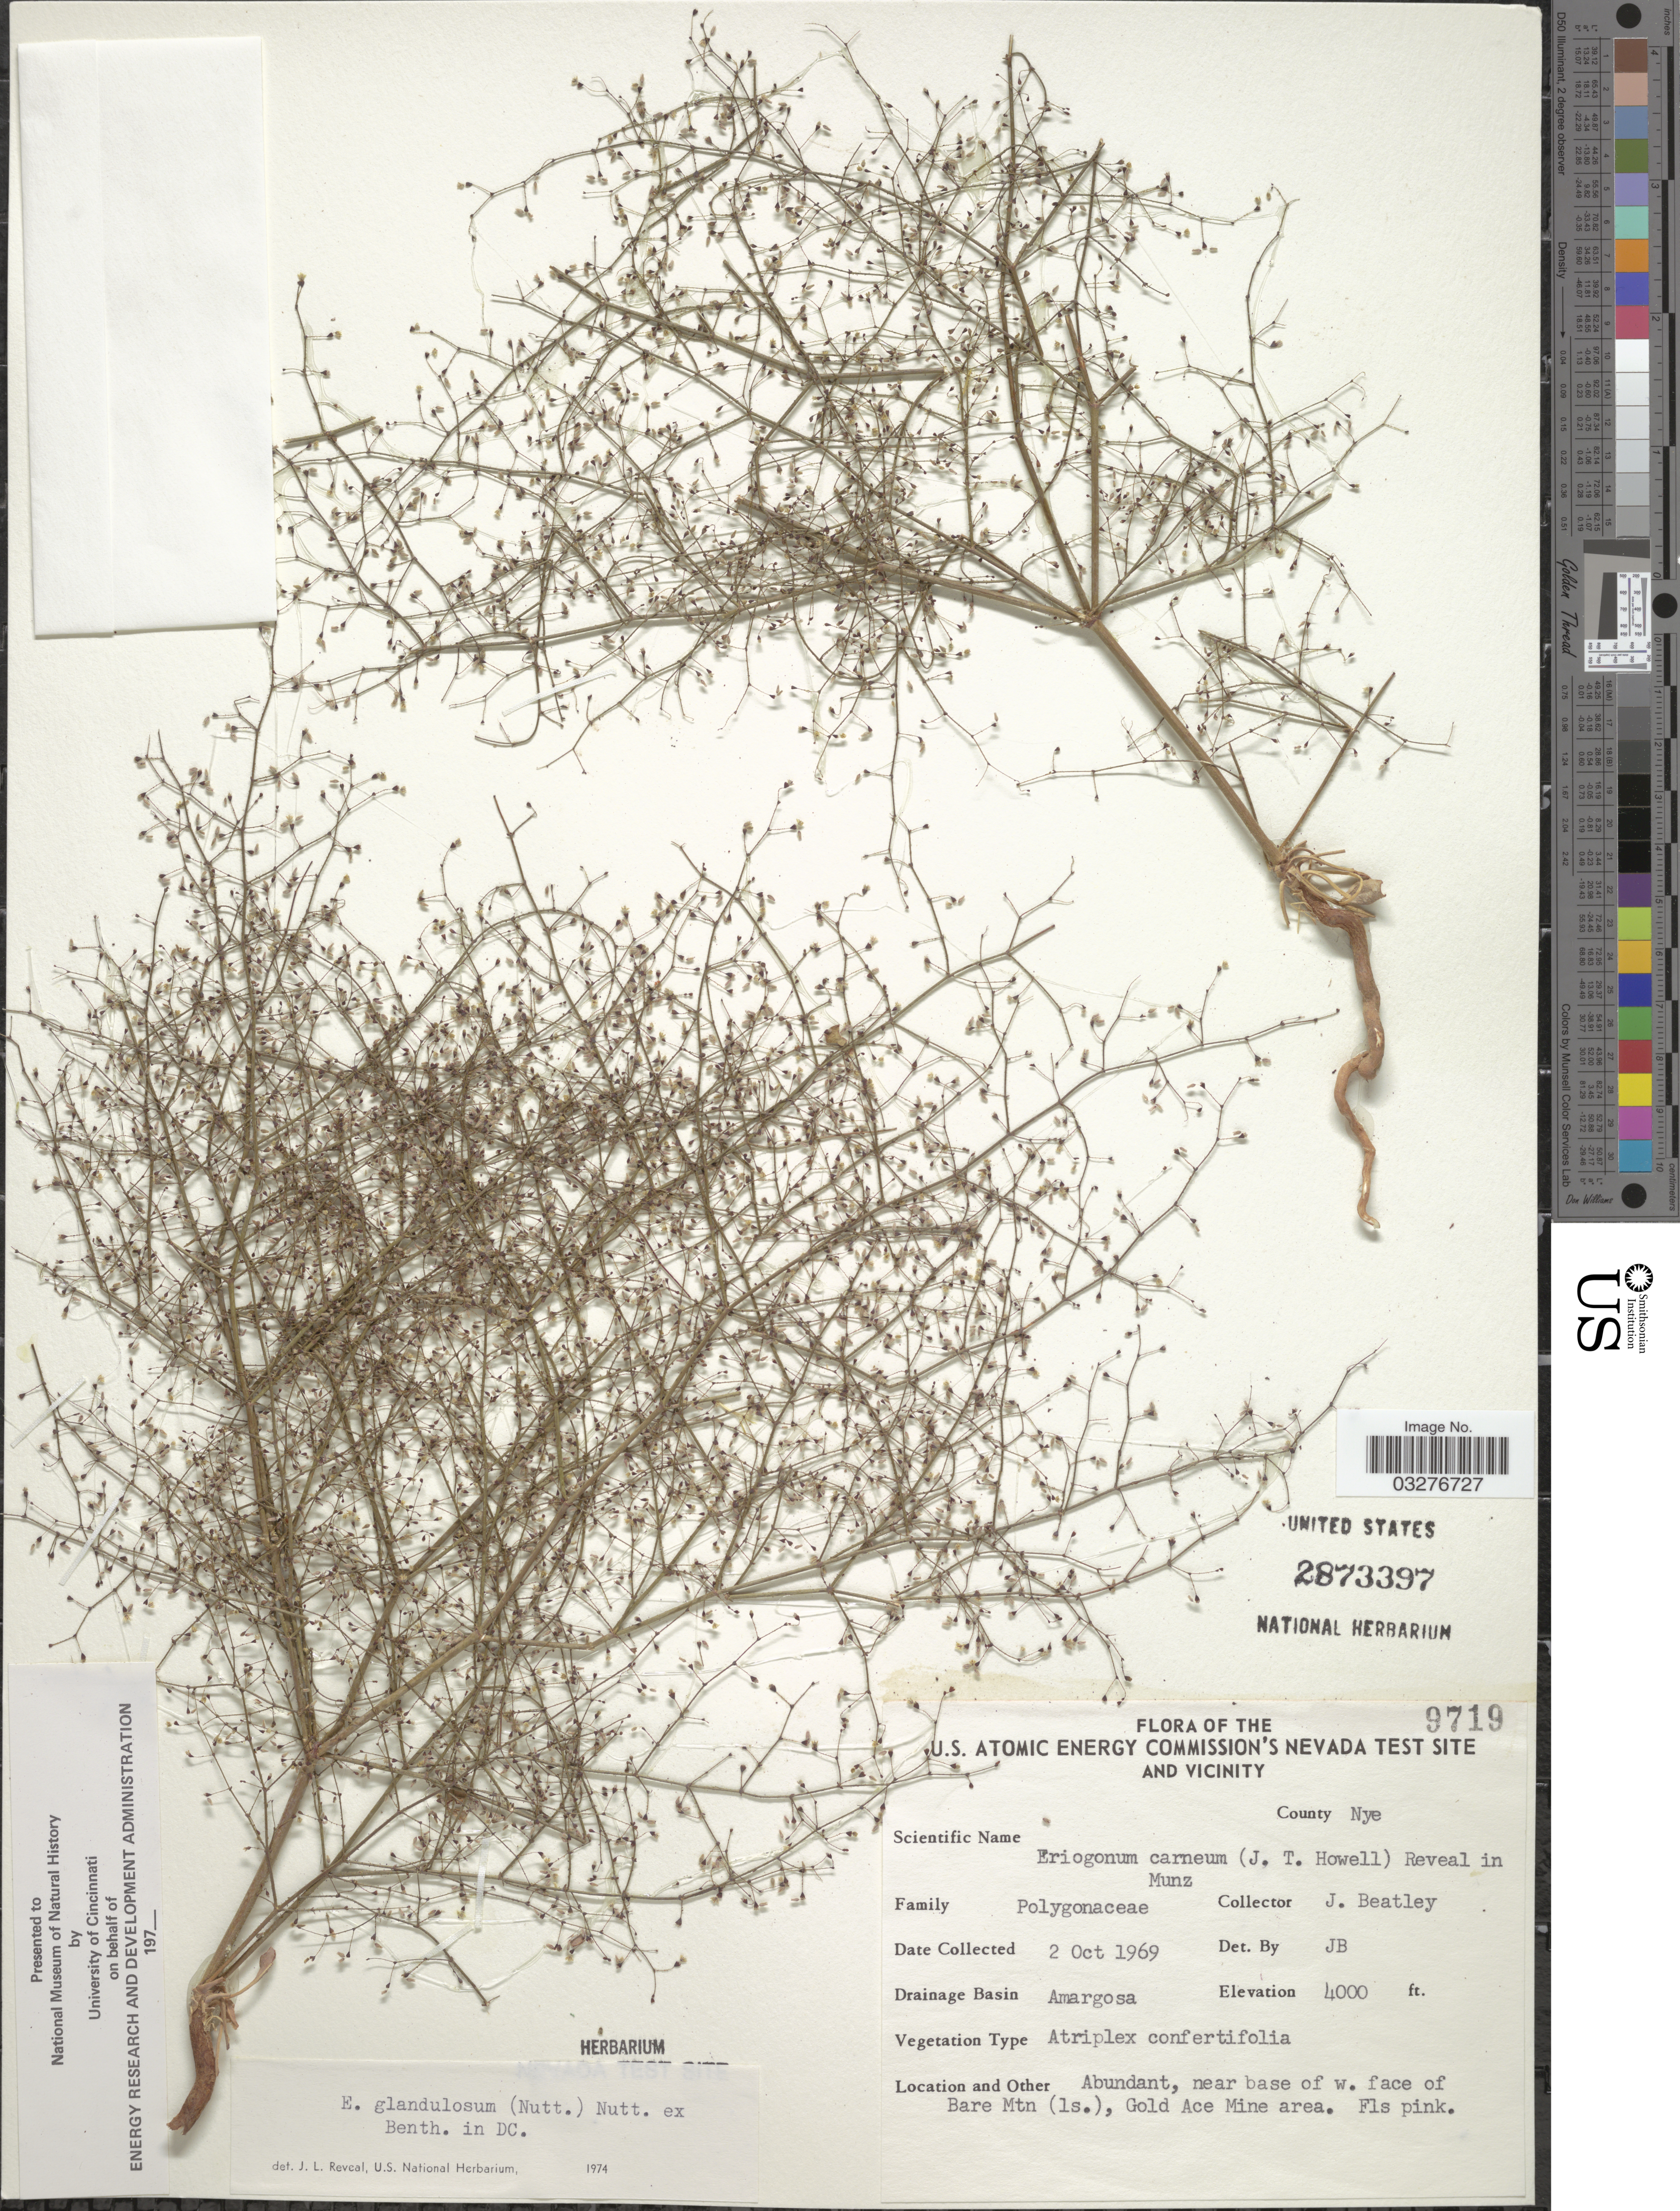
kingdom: Plantae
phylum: Tracheophyta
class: Magnoliopsida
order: Caryophyllales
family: Polygonaceae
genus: Eriogonum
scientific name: Eriogonum glandulosum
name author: (Nutt.) Nutt. ex Benth.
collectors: J. C. Beatley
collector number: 9719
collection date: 1969-10-02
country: United States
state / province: Nevada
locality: U. S. Atomic Energy Commission's Nevada Test Site and Vicinity. County Nye. Drainage Basin Amargosa. Near base of w. face of Bare Mtn (Is.), Gold Ace Mine area.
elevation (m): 1219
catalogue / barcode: US 2873397